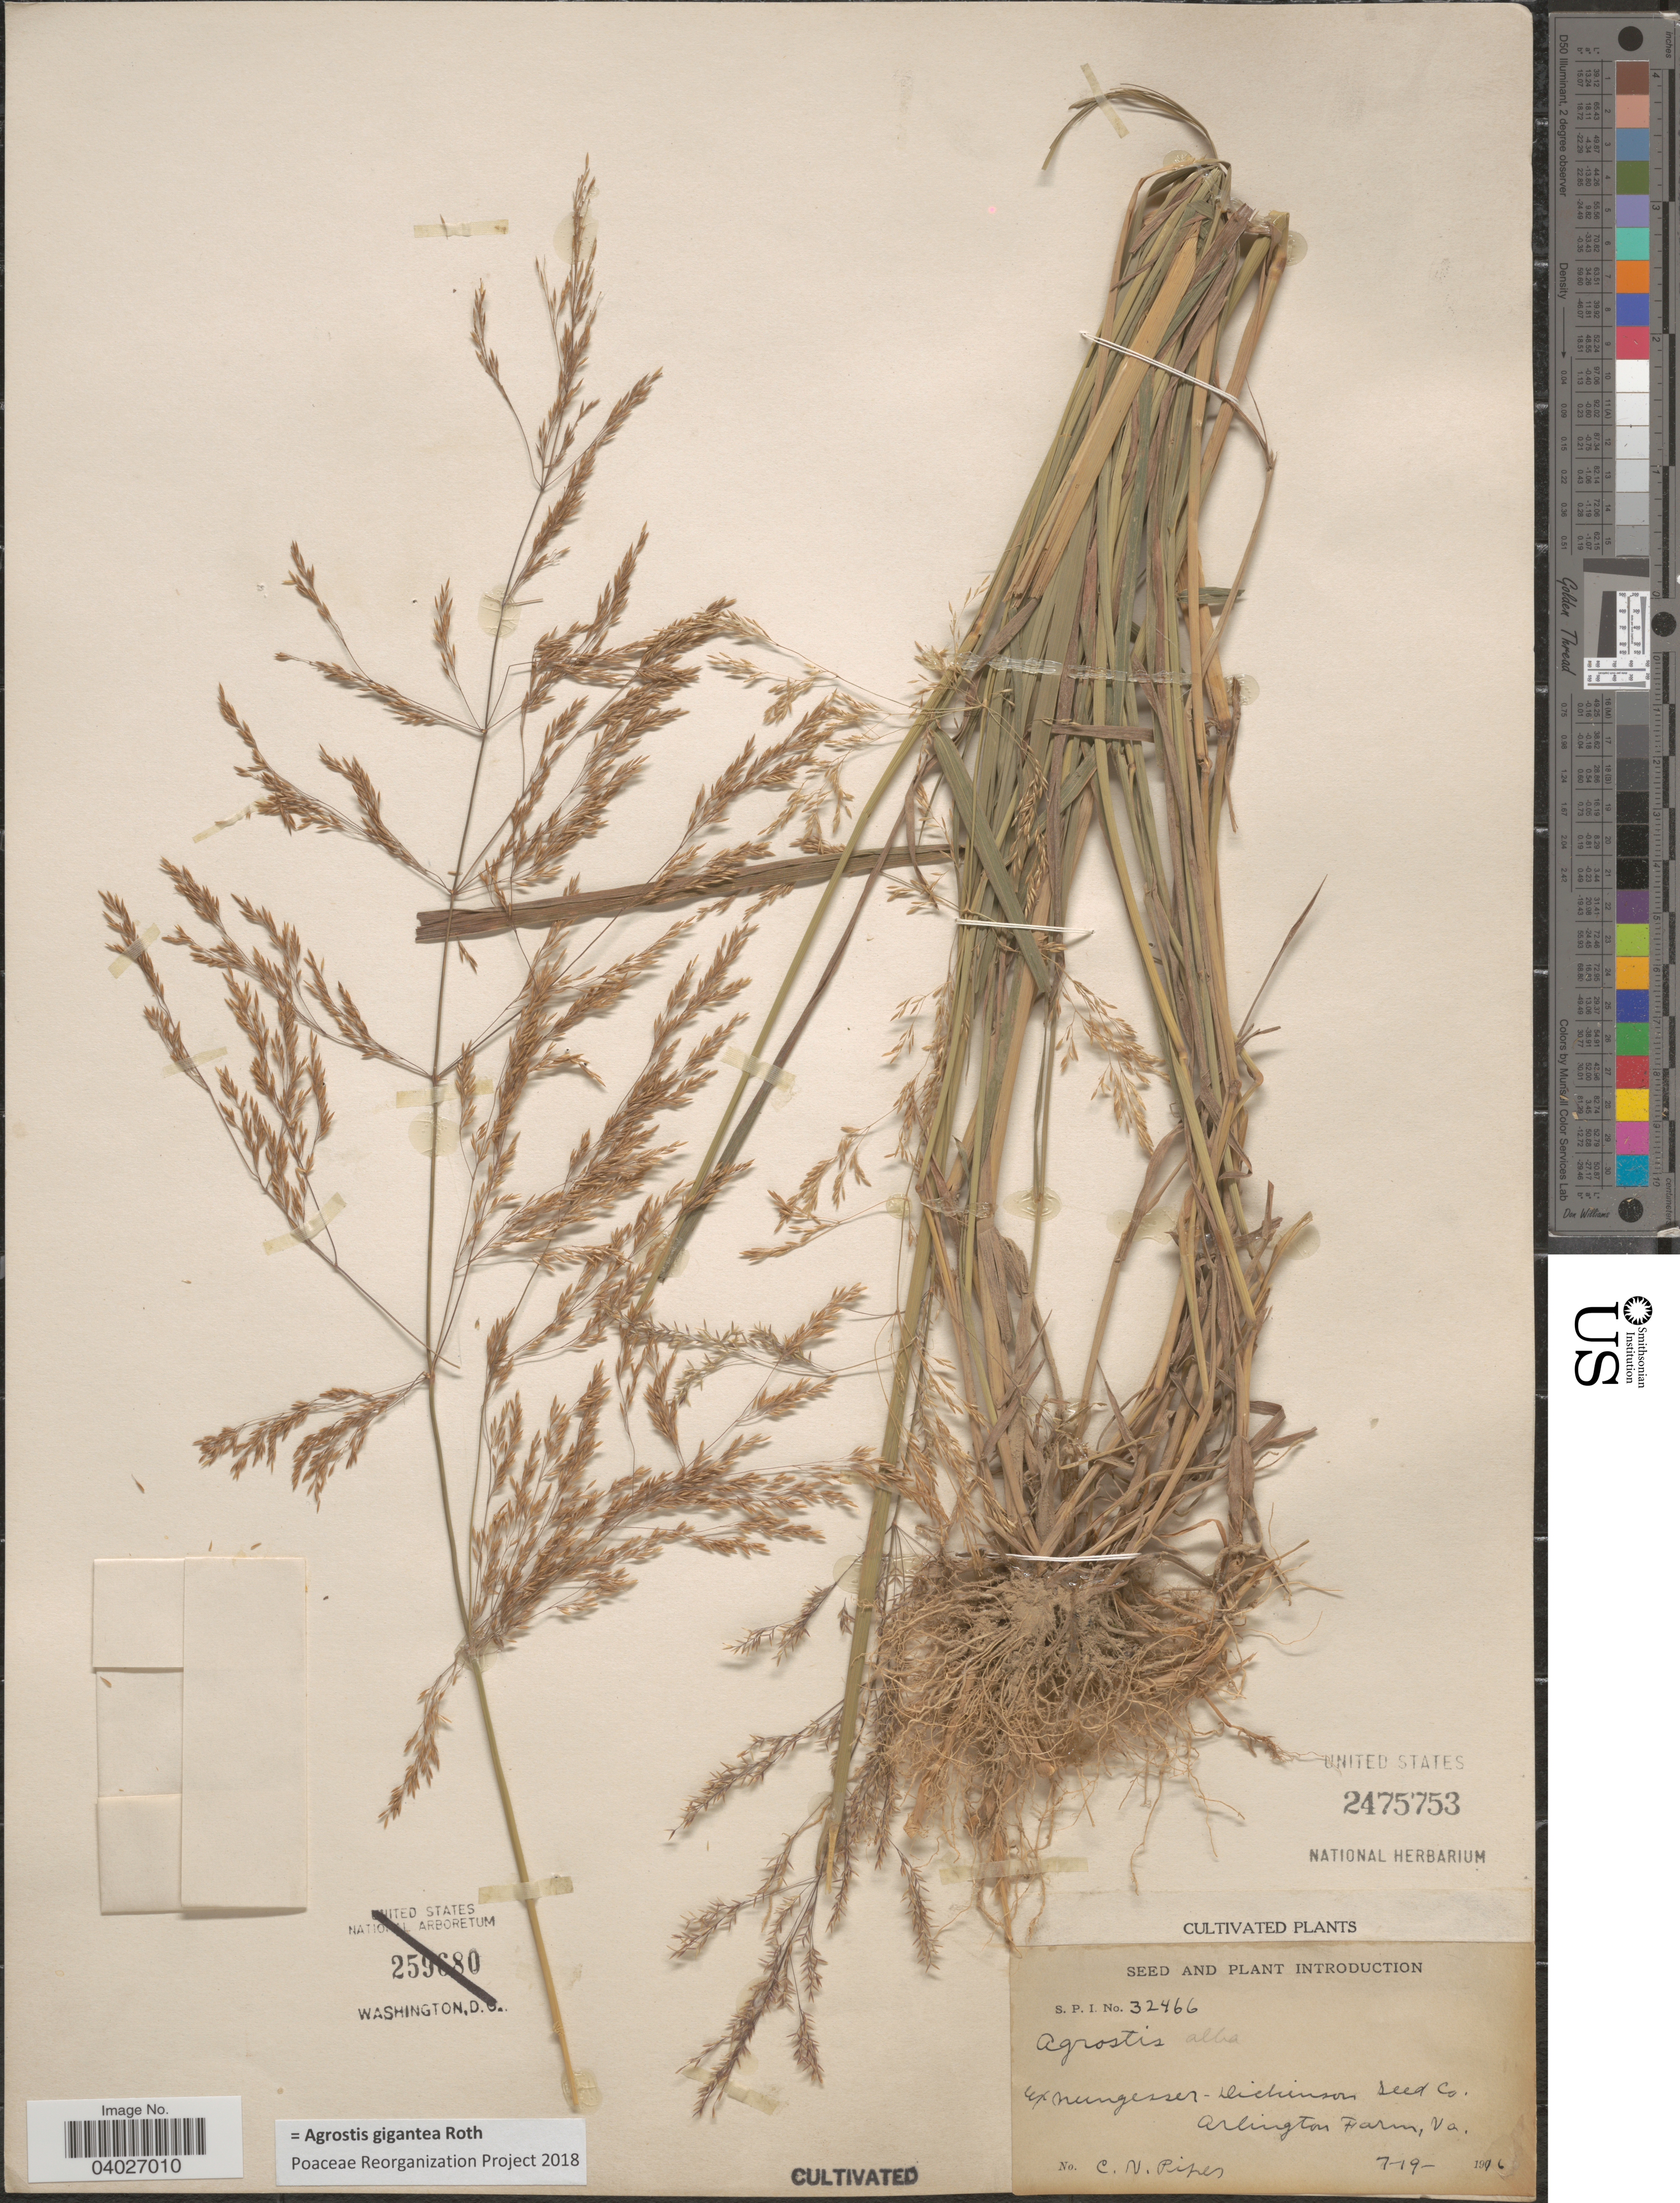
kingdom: Plantae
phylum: Tracheophyta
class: Liliopsida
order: Poales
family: Poaceae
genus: Agrostis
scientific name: Agrostis gigantea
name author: Roth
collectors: C. V. Piper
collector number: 32466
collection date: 1916-07-19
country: United States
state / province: Virginia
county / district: Arlington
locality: Arlington Farm.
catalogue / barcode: US 2475753